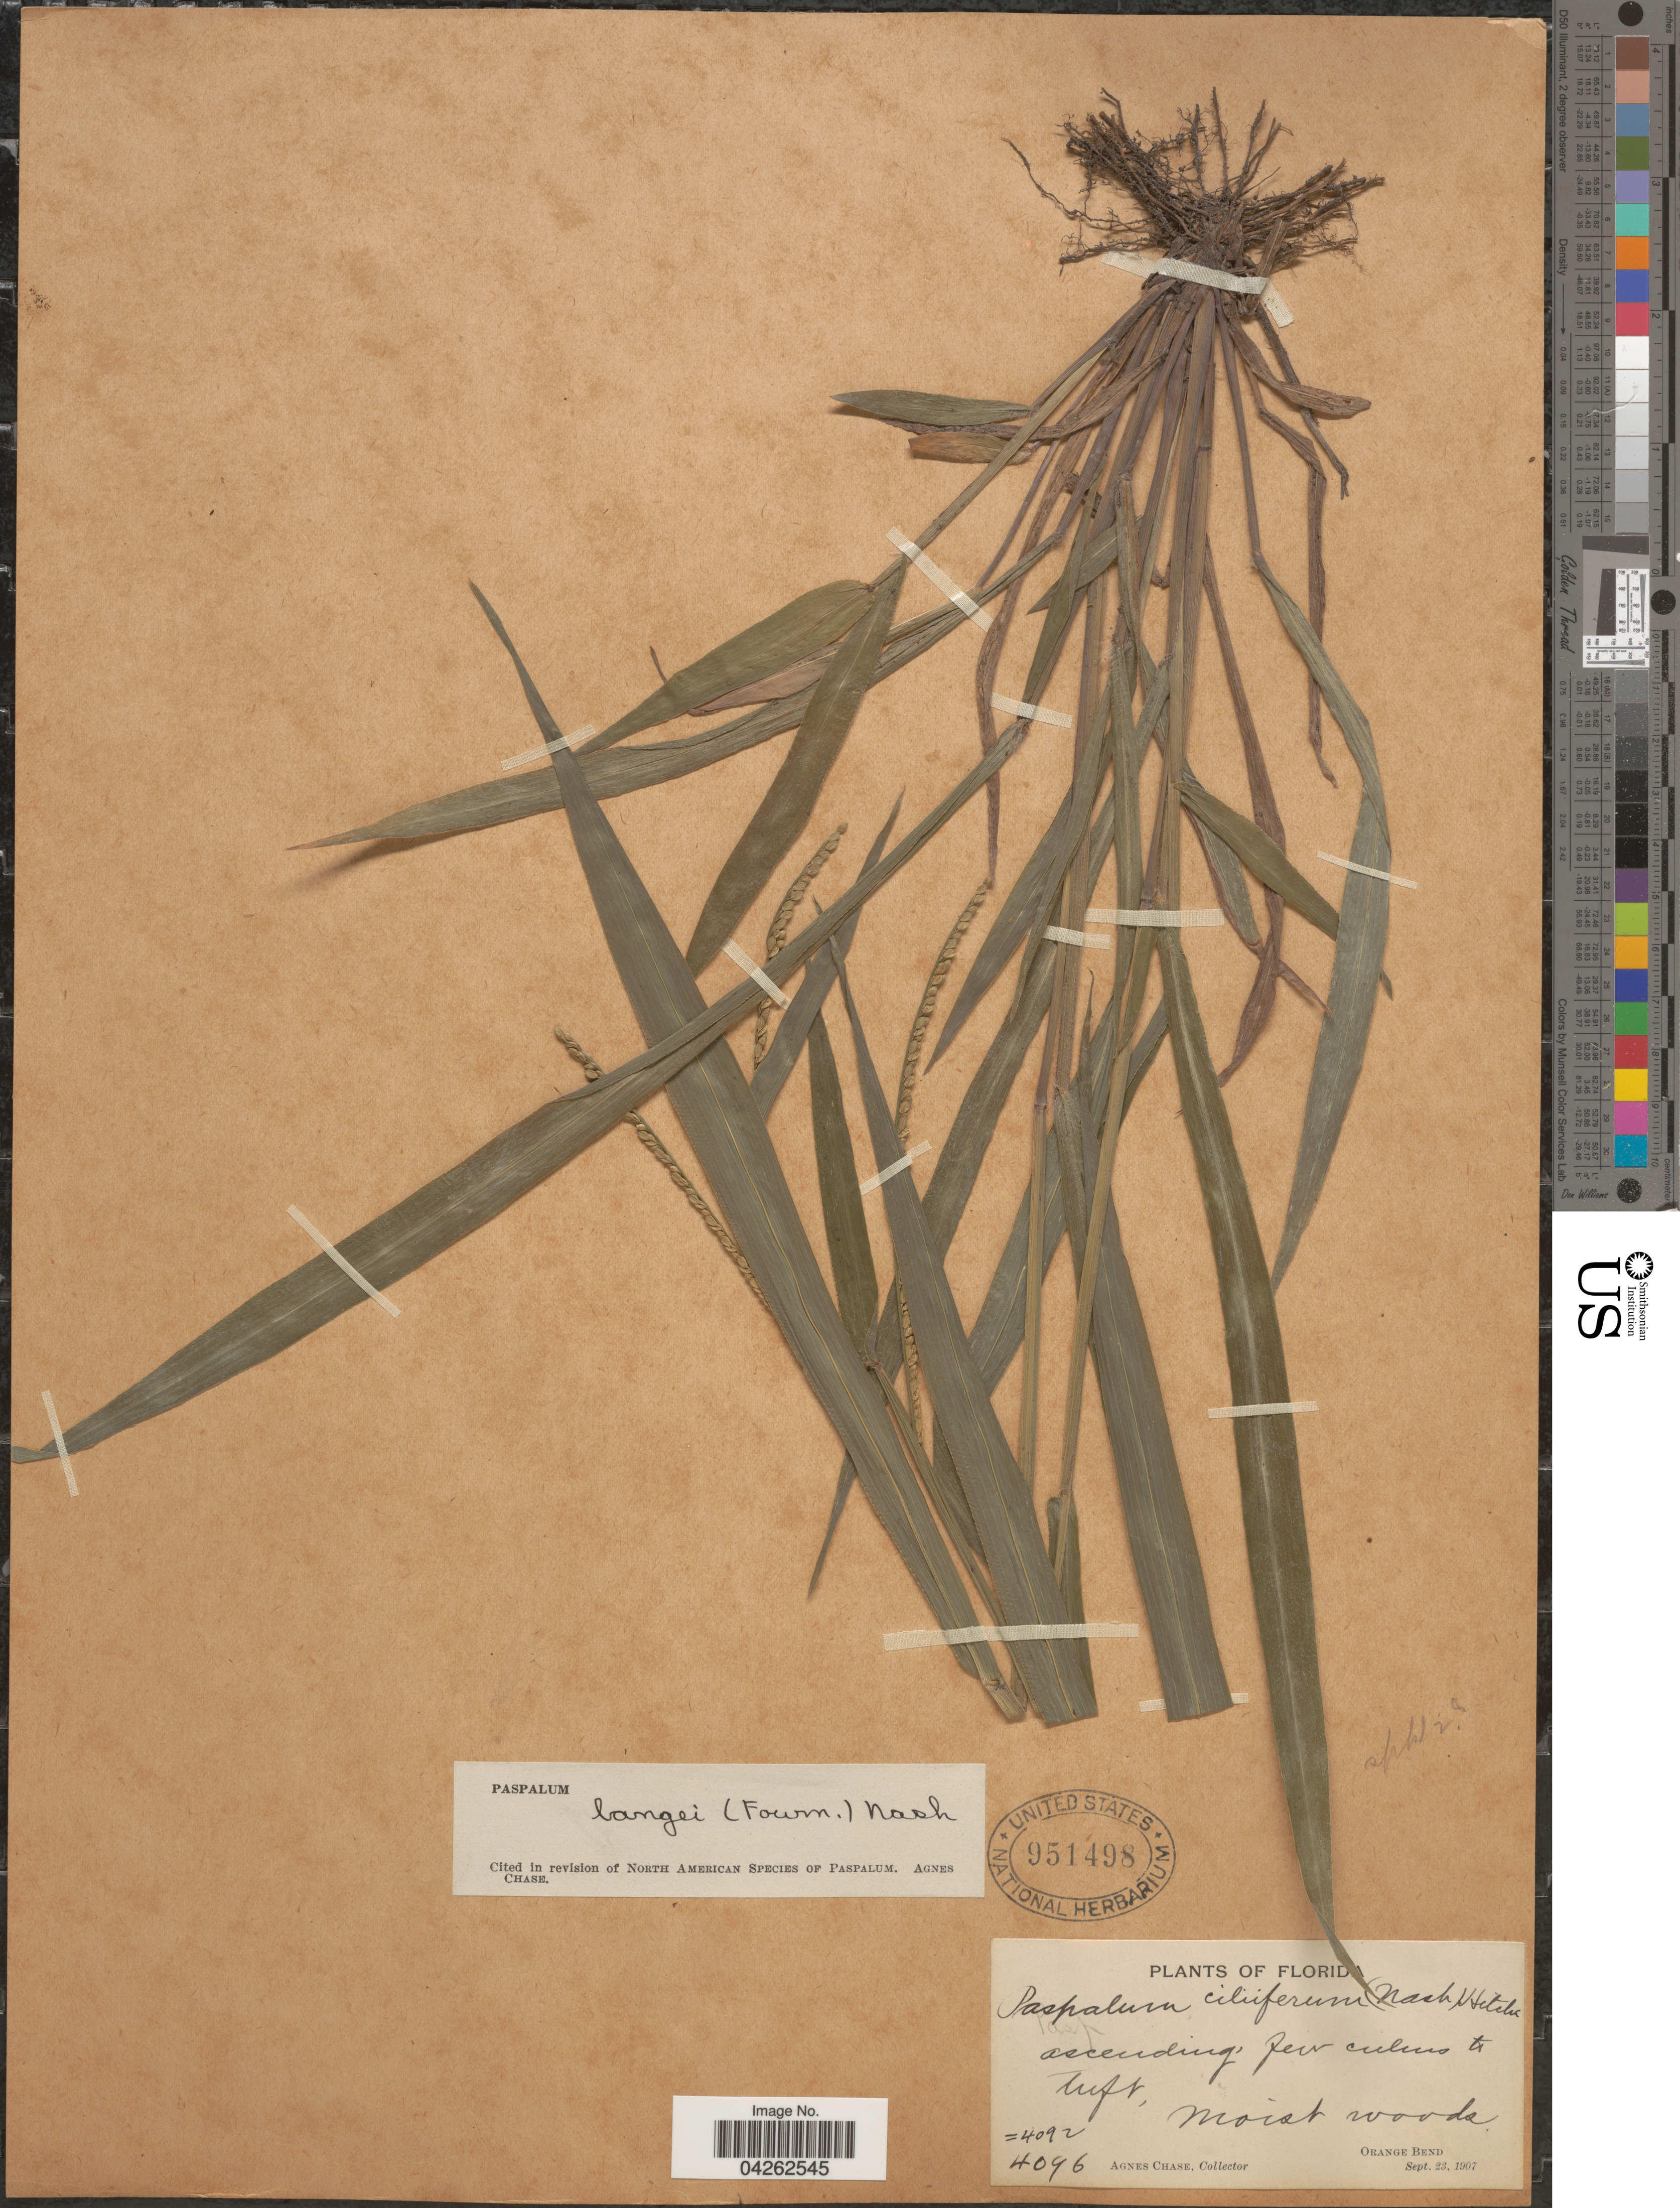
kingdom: Plantae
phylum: Tracheophyta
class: Liliopsida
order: Poales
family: Poaceae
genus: Paspalum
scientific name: Paspalum langei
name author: (E. Fourn.) Nash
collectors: A. Chase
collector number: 4096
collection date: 1907-09-23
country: United States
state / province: Florida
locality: Orange Bend.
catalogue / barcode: US 951498